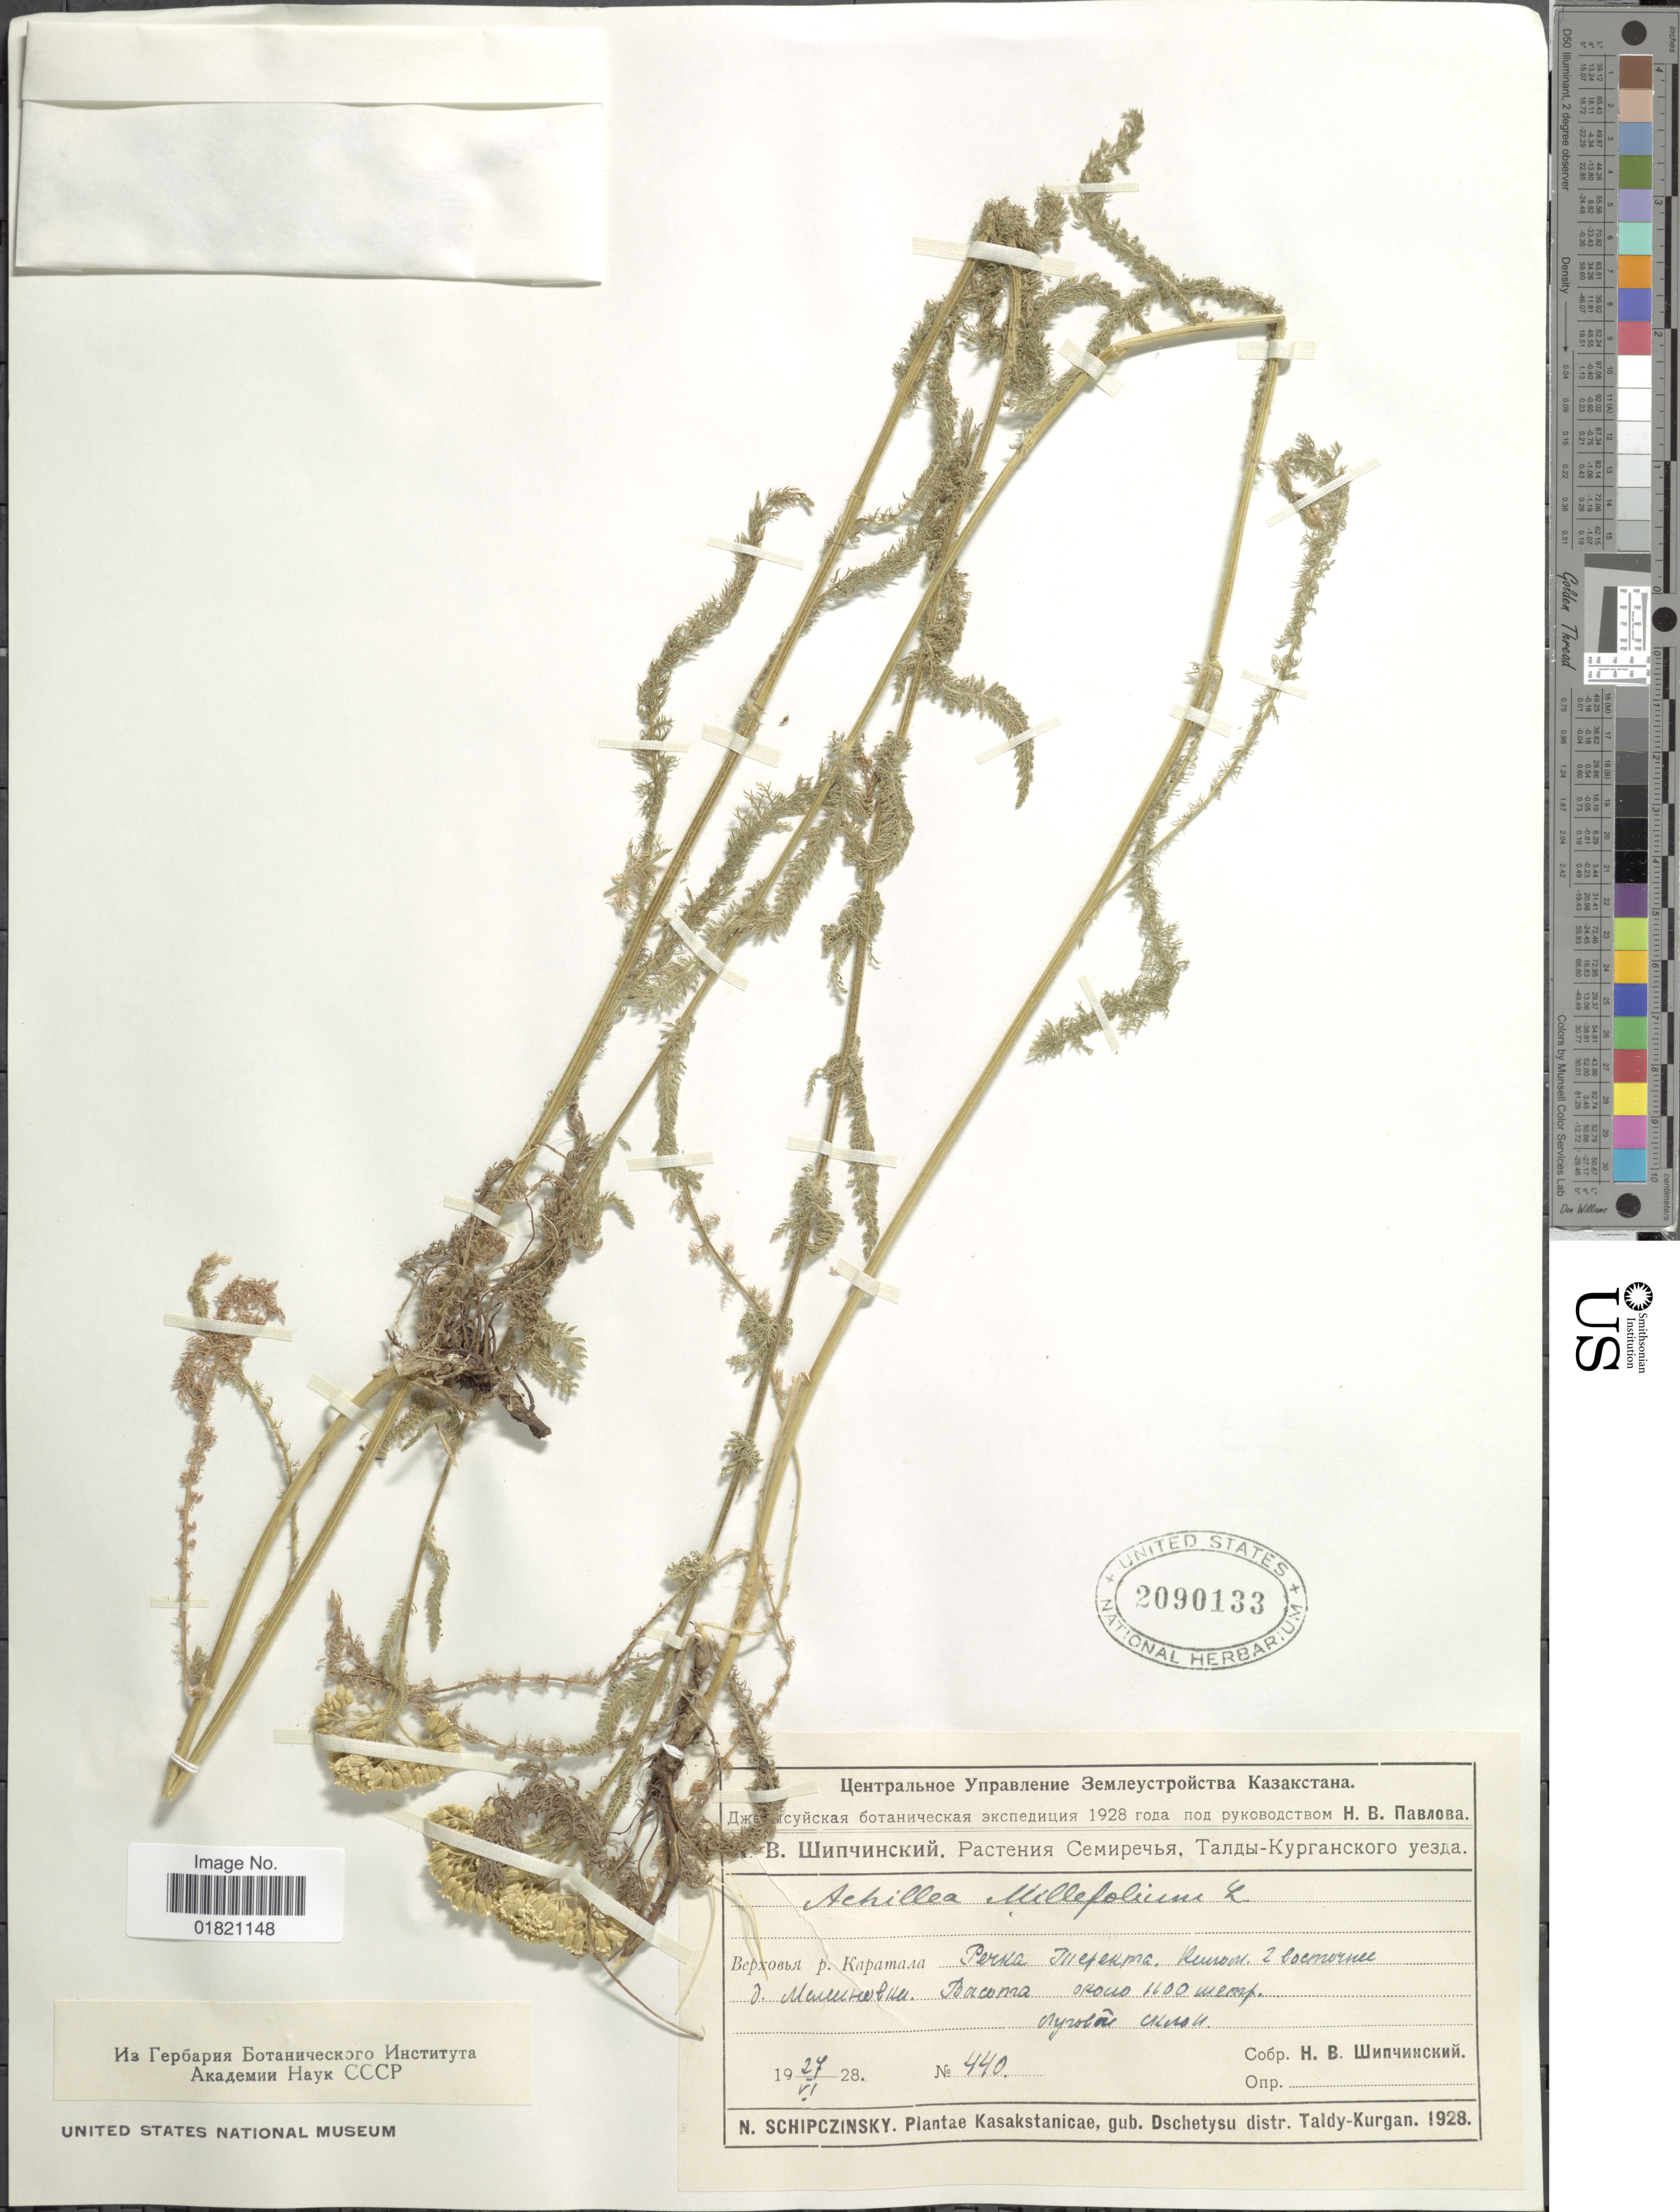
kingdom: Plantae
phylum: Tracheophyta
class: Magnoliopsida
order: Asterales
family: Asteraceae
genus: Achillea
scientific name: Achillea millefolium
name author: L.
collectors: N. Schipczinsky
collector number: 440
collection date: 1928-06-27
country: Kazakhstan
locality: Gub. Dschetysu distr. Taldy-Kurgan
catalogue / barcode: US 2090133